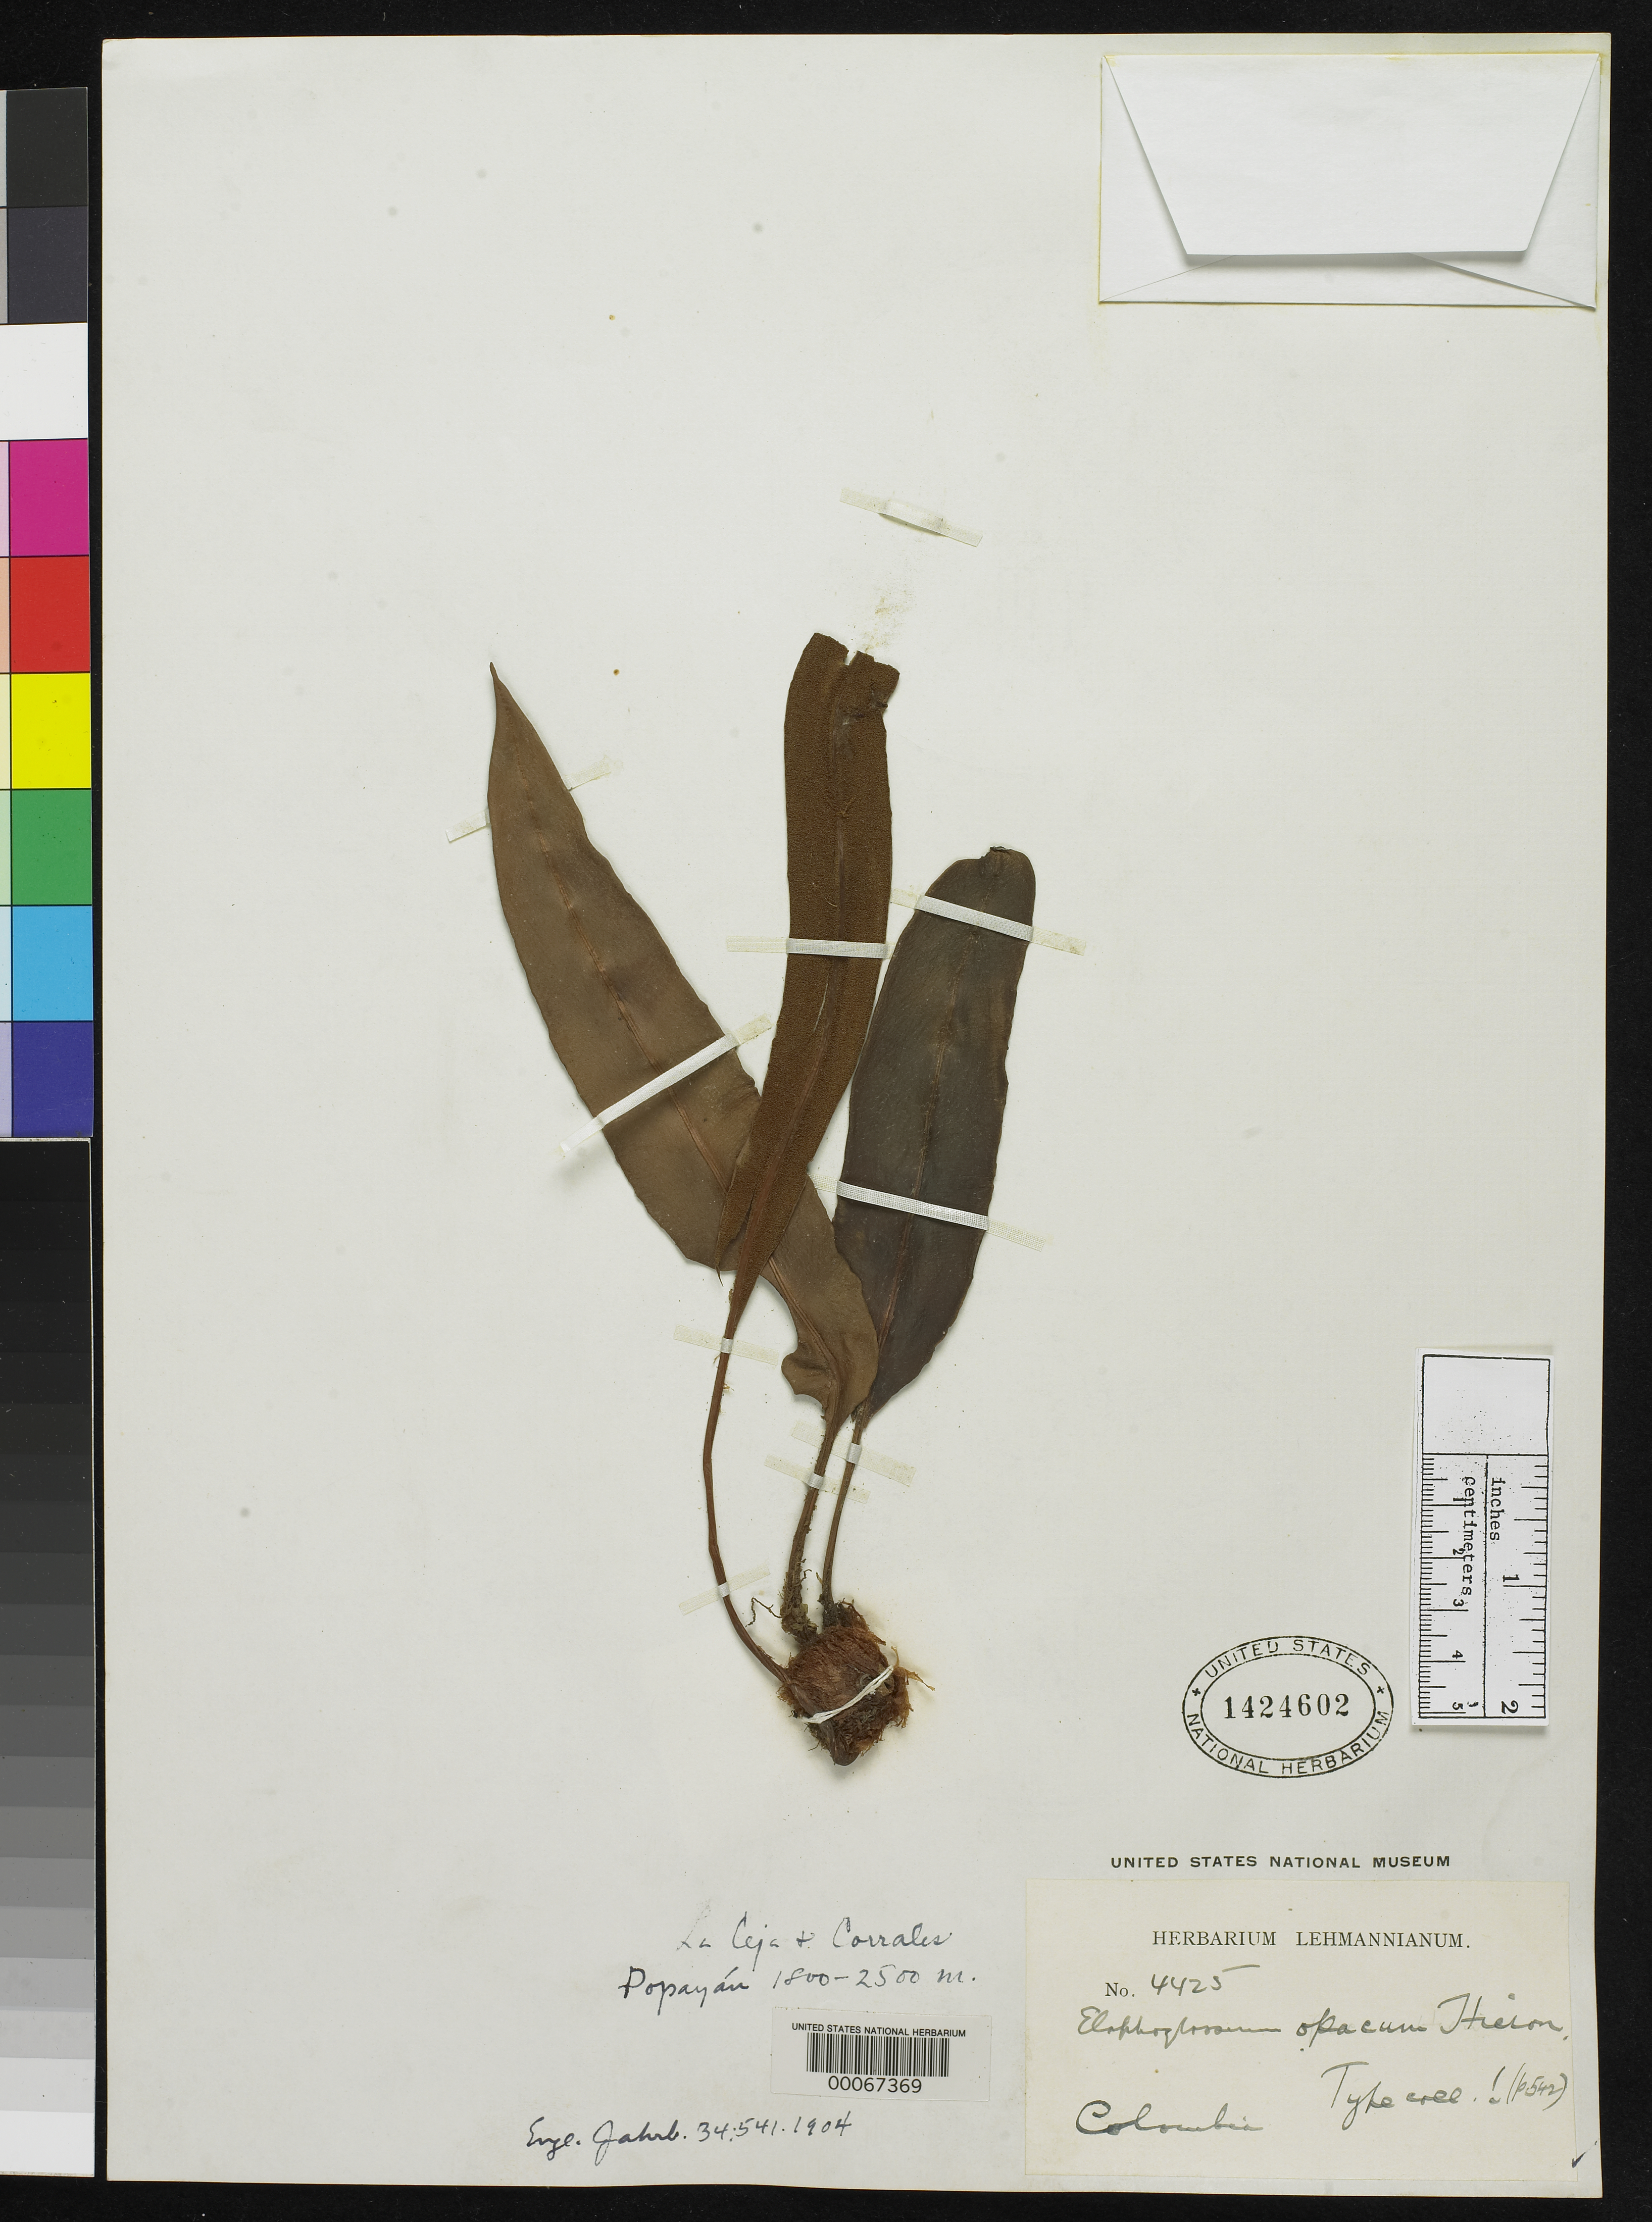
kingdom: Plantae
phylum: Tracheophyta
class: Polypodiopsida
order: Polypodiales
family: Dryopteridaceae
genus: Elaphoglossum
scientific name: Elaphoglossum opacum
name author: Hieron.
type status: Isotype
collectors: F. C. Lehmann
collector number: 4425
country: Colombia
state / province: Cauca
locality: La Ceja and Corales, Popayan.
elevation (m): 1800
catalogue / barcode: US 1424602